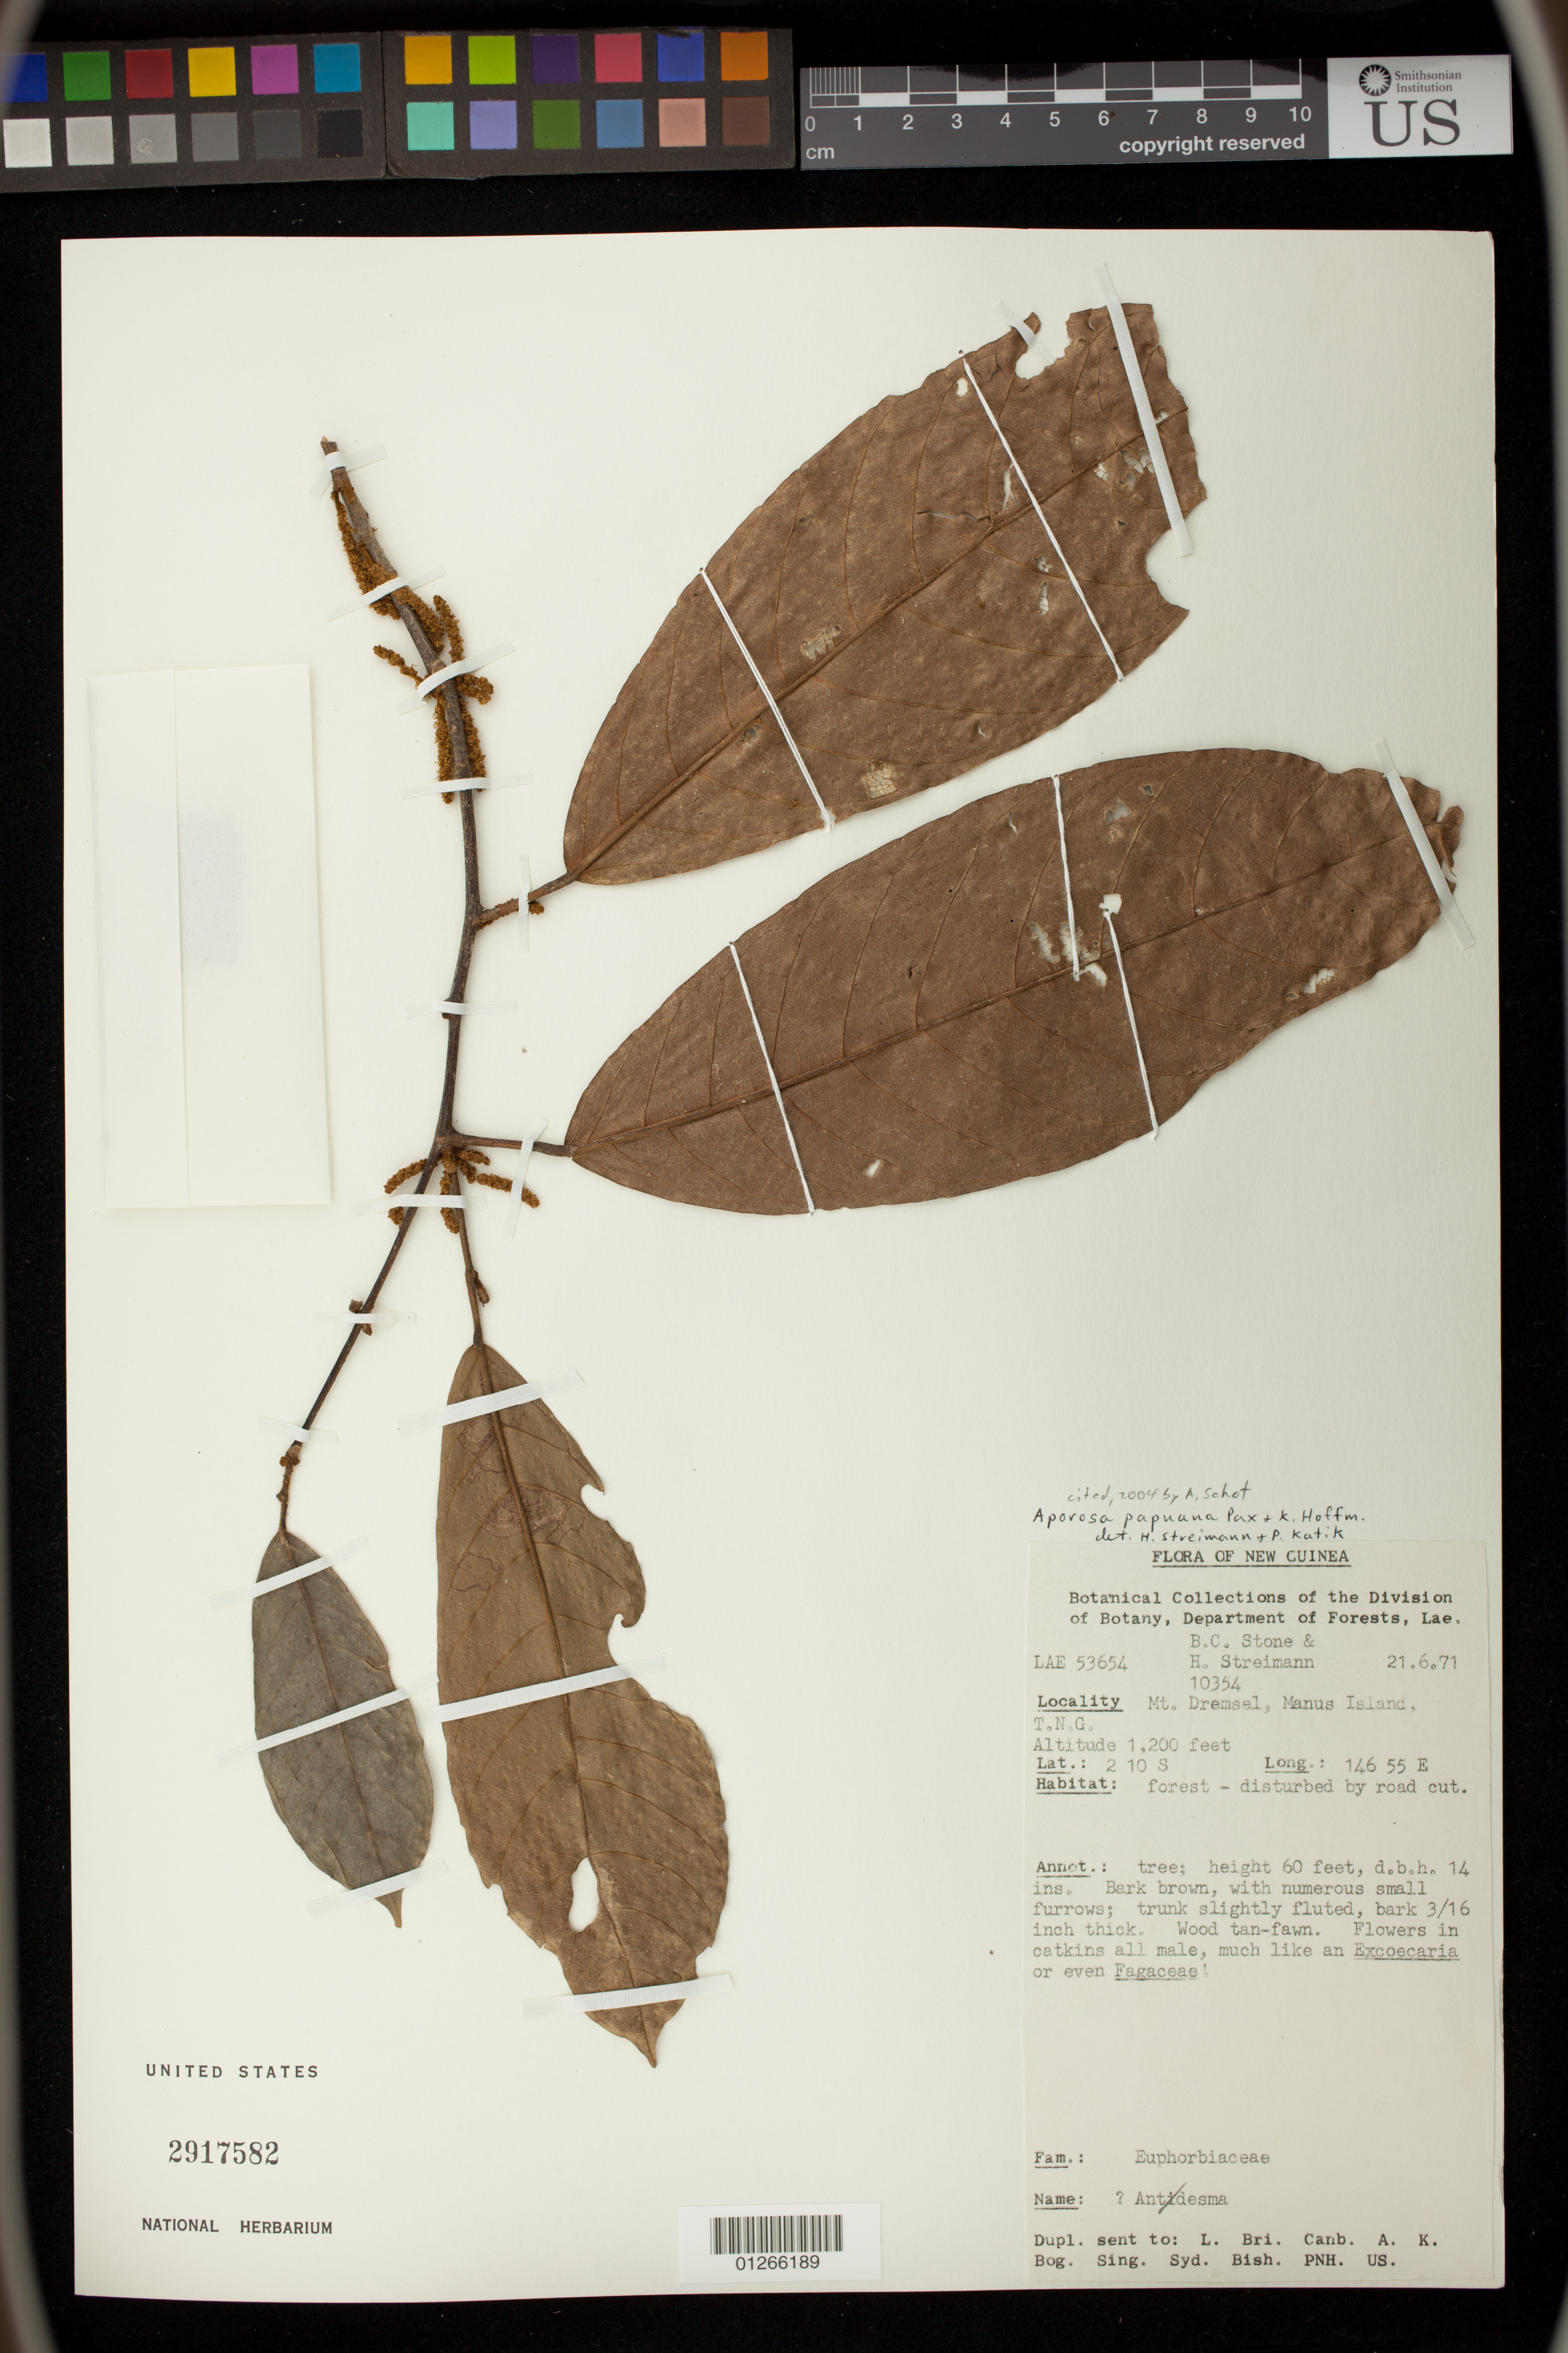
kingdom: Plantae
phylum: Tracheophyta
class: Magnoliopsida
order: Malpighiales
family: Phyllanthaceae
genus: Aporosa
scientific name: Aporosa papuana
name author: Pax & K. Hoffm.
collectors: B. C. Stone & H. Streimann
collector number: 53654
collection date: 1971-06-21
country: Papua New Guinea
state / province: Manus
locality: Mt. Dremsel, Manus Island, T. N. G.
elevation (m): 366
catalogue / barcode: US 2917582